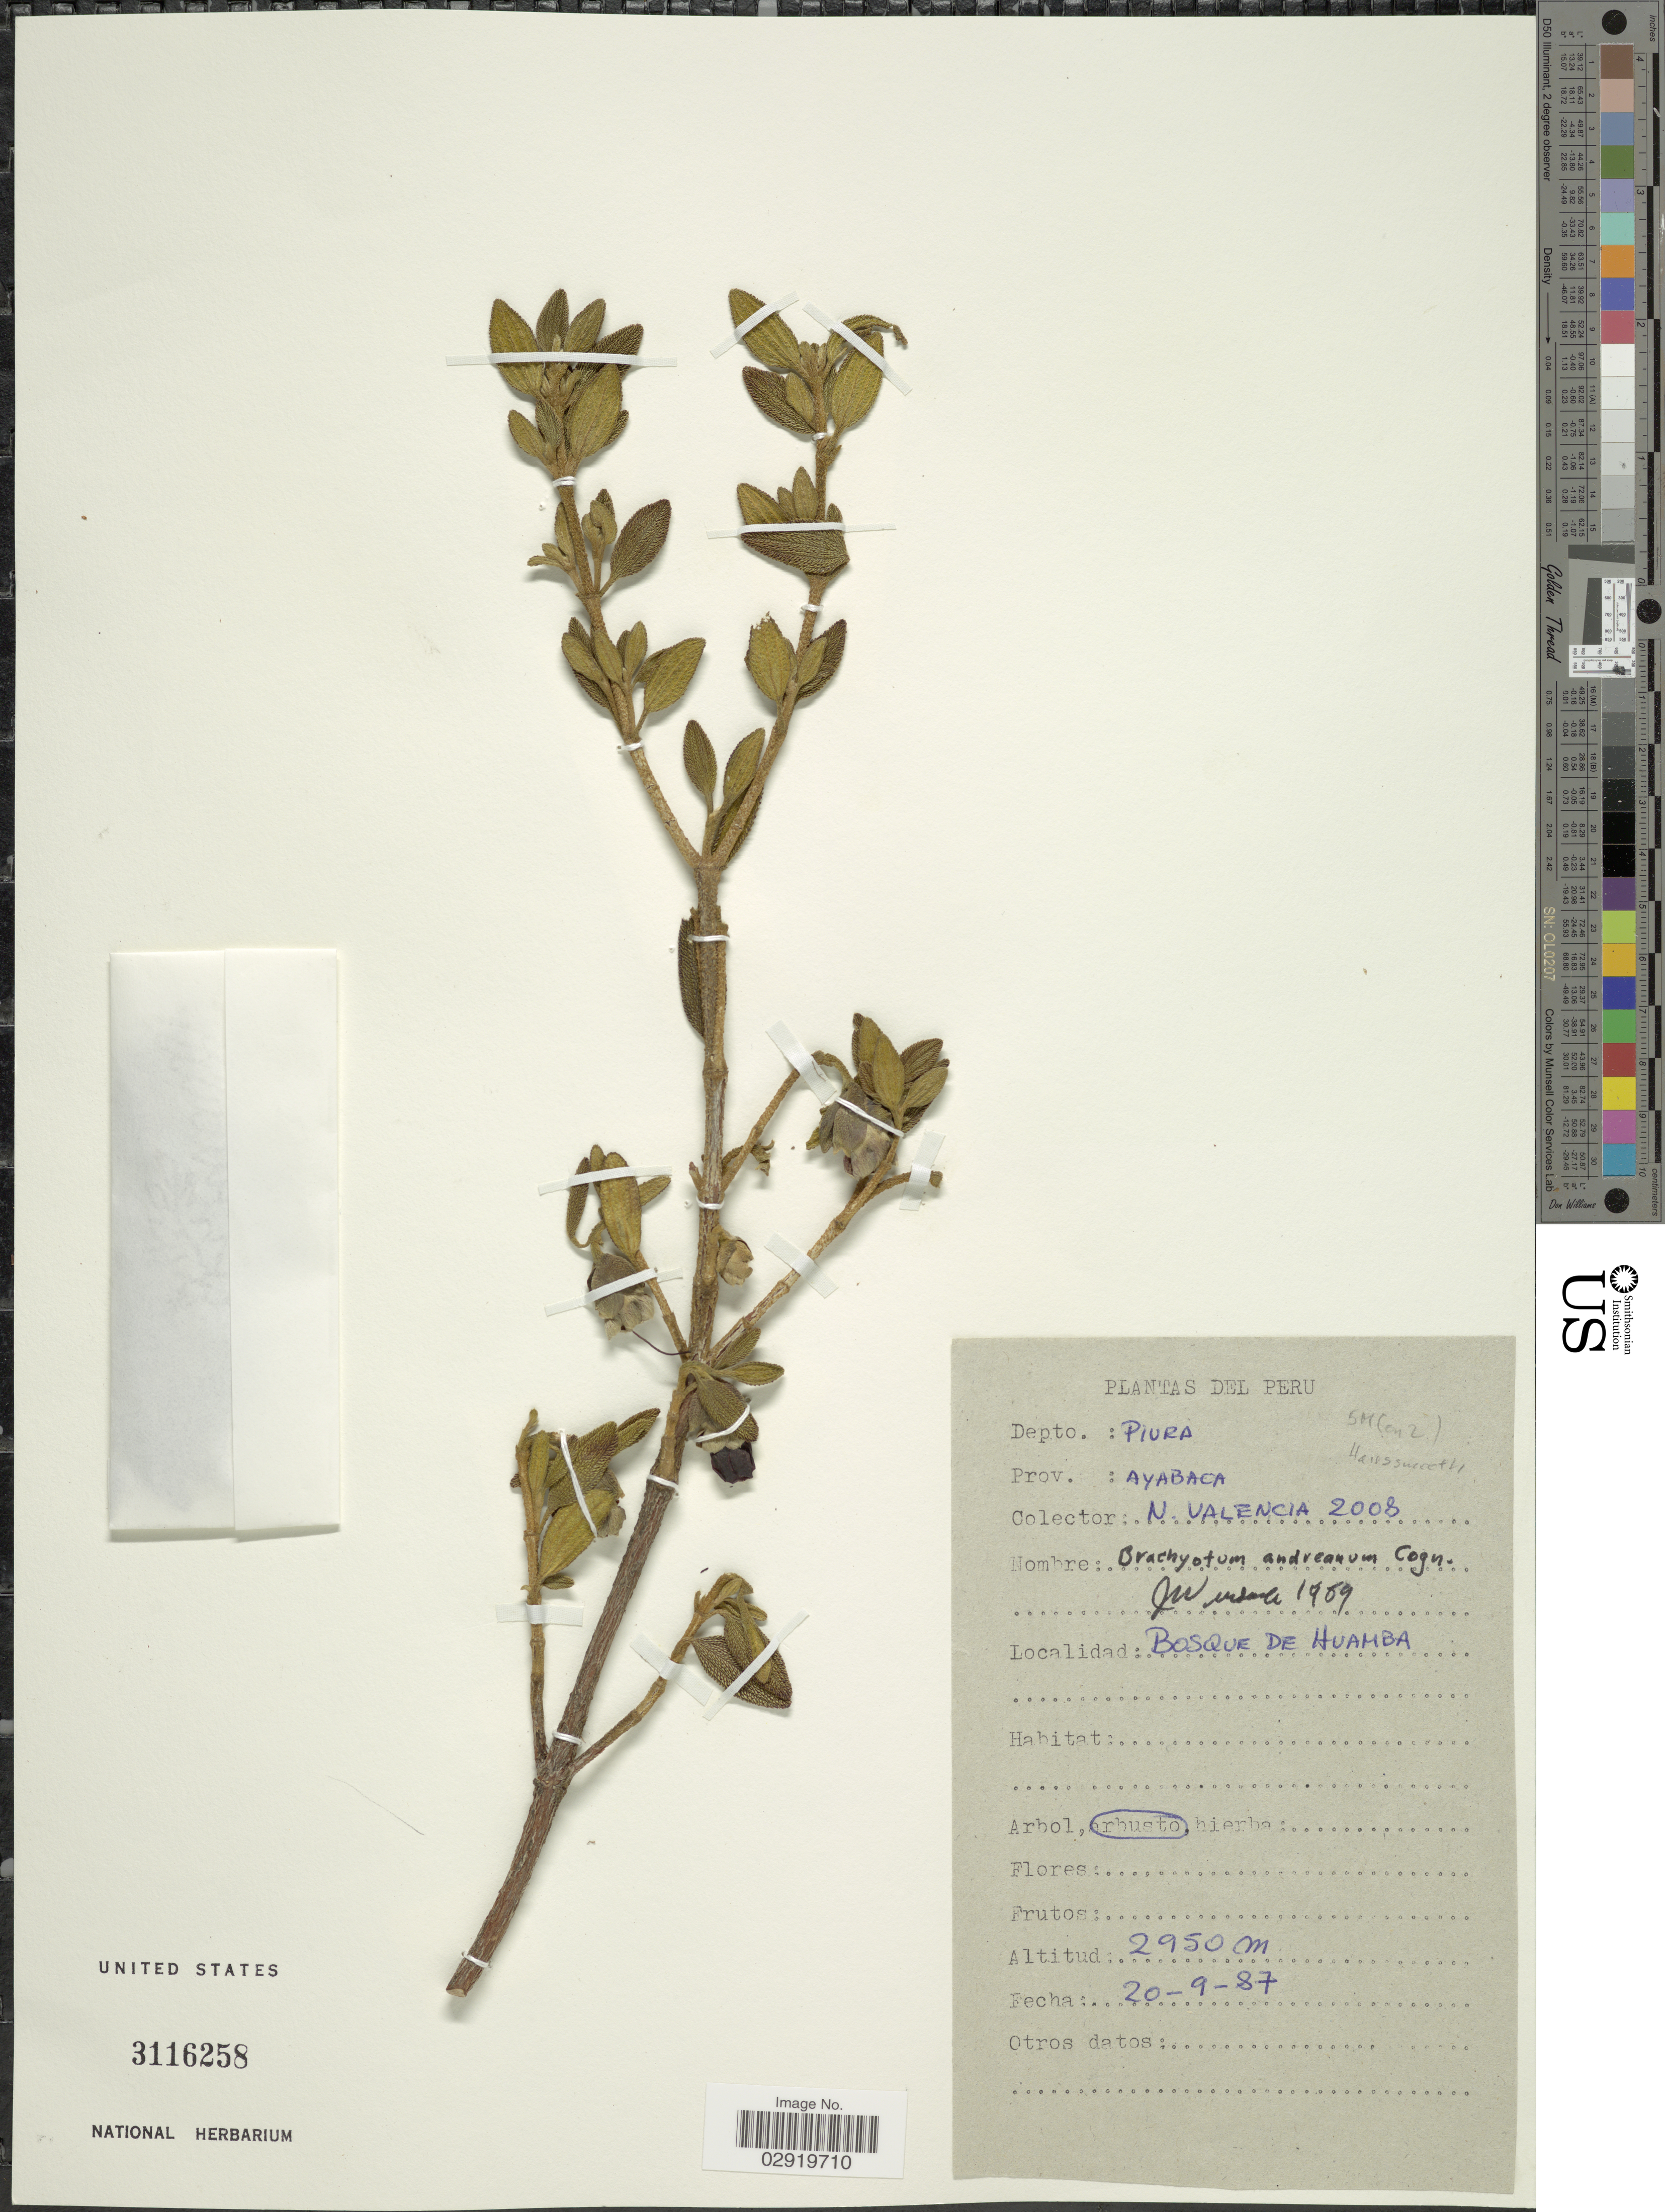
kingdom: Plantae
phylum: Tracheophyta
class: Magnoliopsida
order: Myrtales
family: Melastomataceae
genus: Brachyotum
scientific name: Brachyotum andreanum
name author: Cogn.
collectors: N. Valencia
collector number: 2008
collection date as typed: Transcribed d/m/y: 20/9/87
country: Peru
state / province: Piura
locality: Depto.: Piura. Prov.: Ayabaca. Bosque de Huamba.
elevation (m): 2950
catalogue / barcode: US 3116258